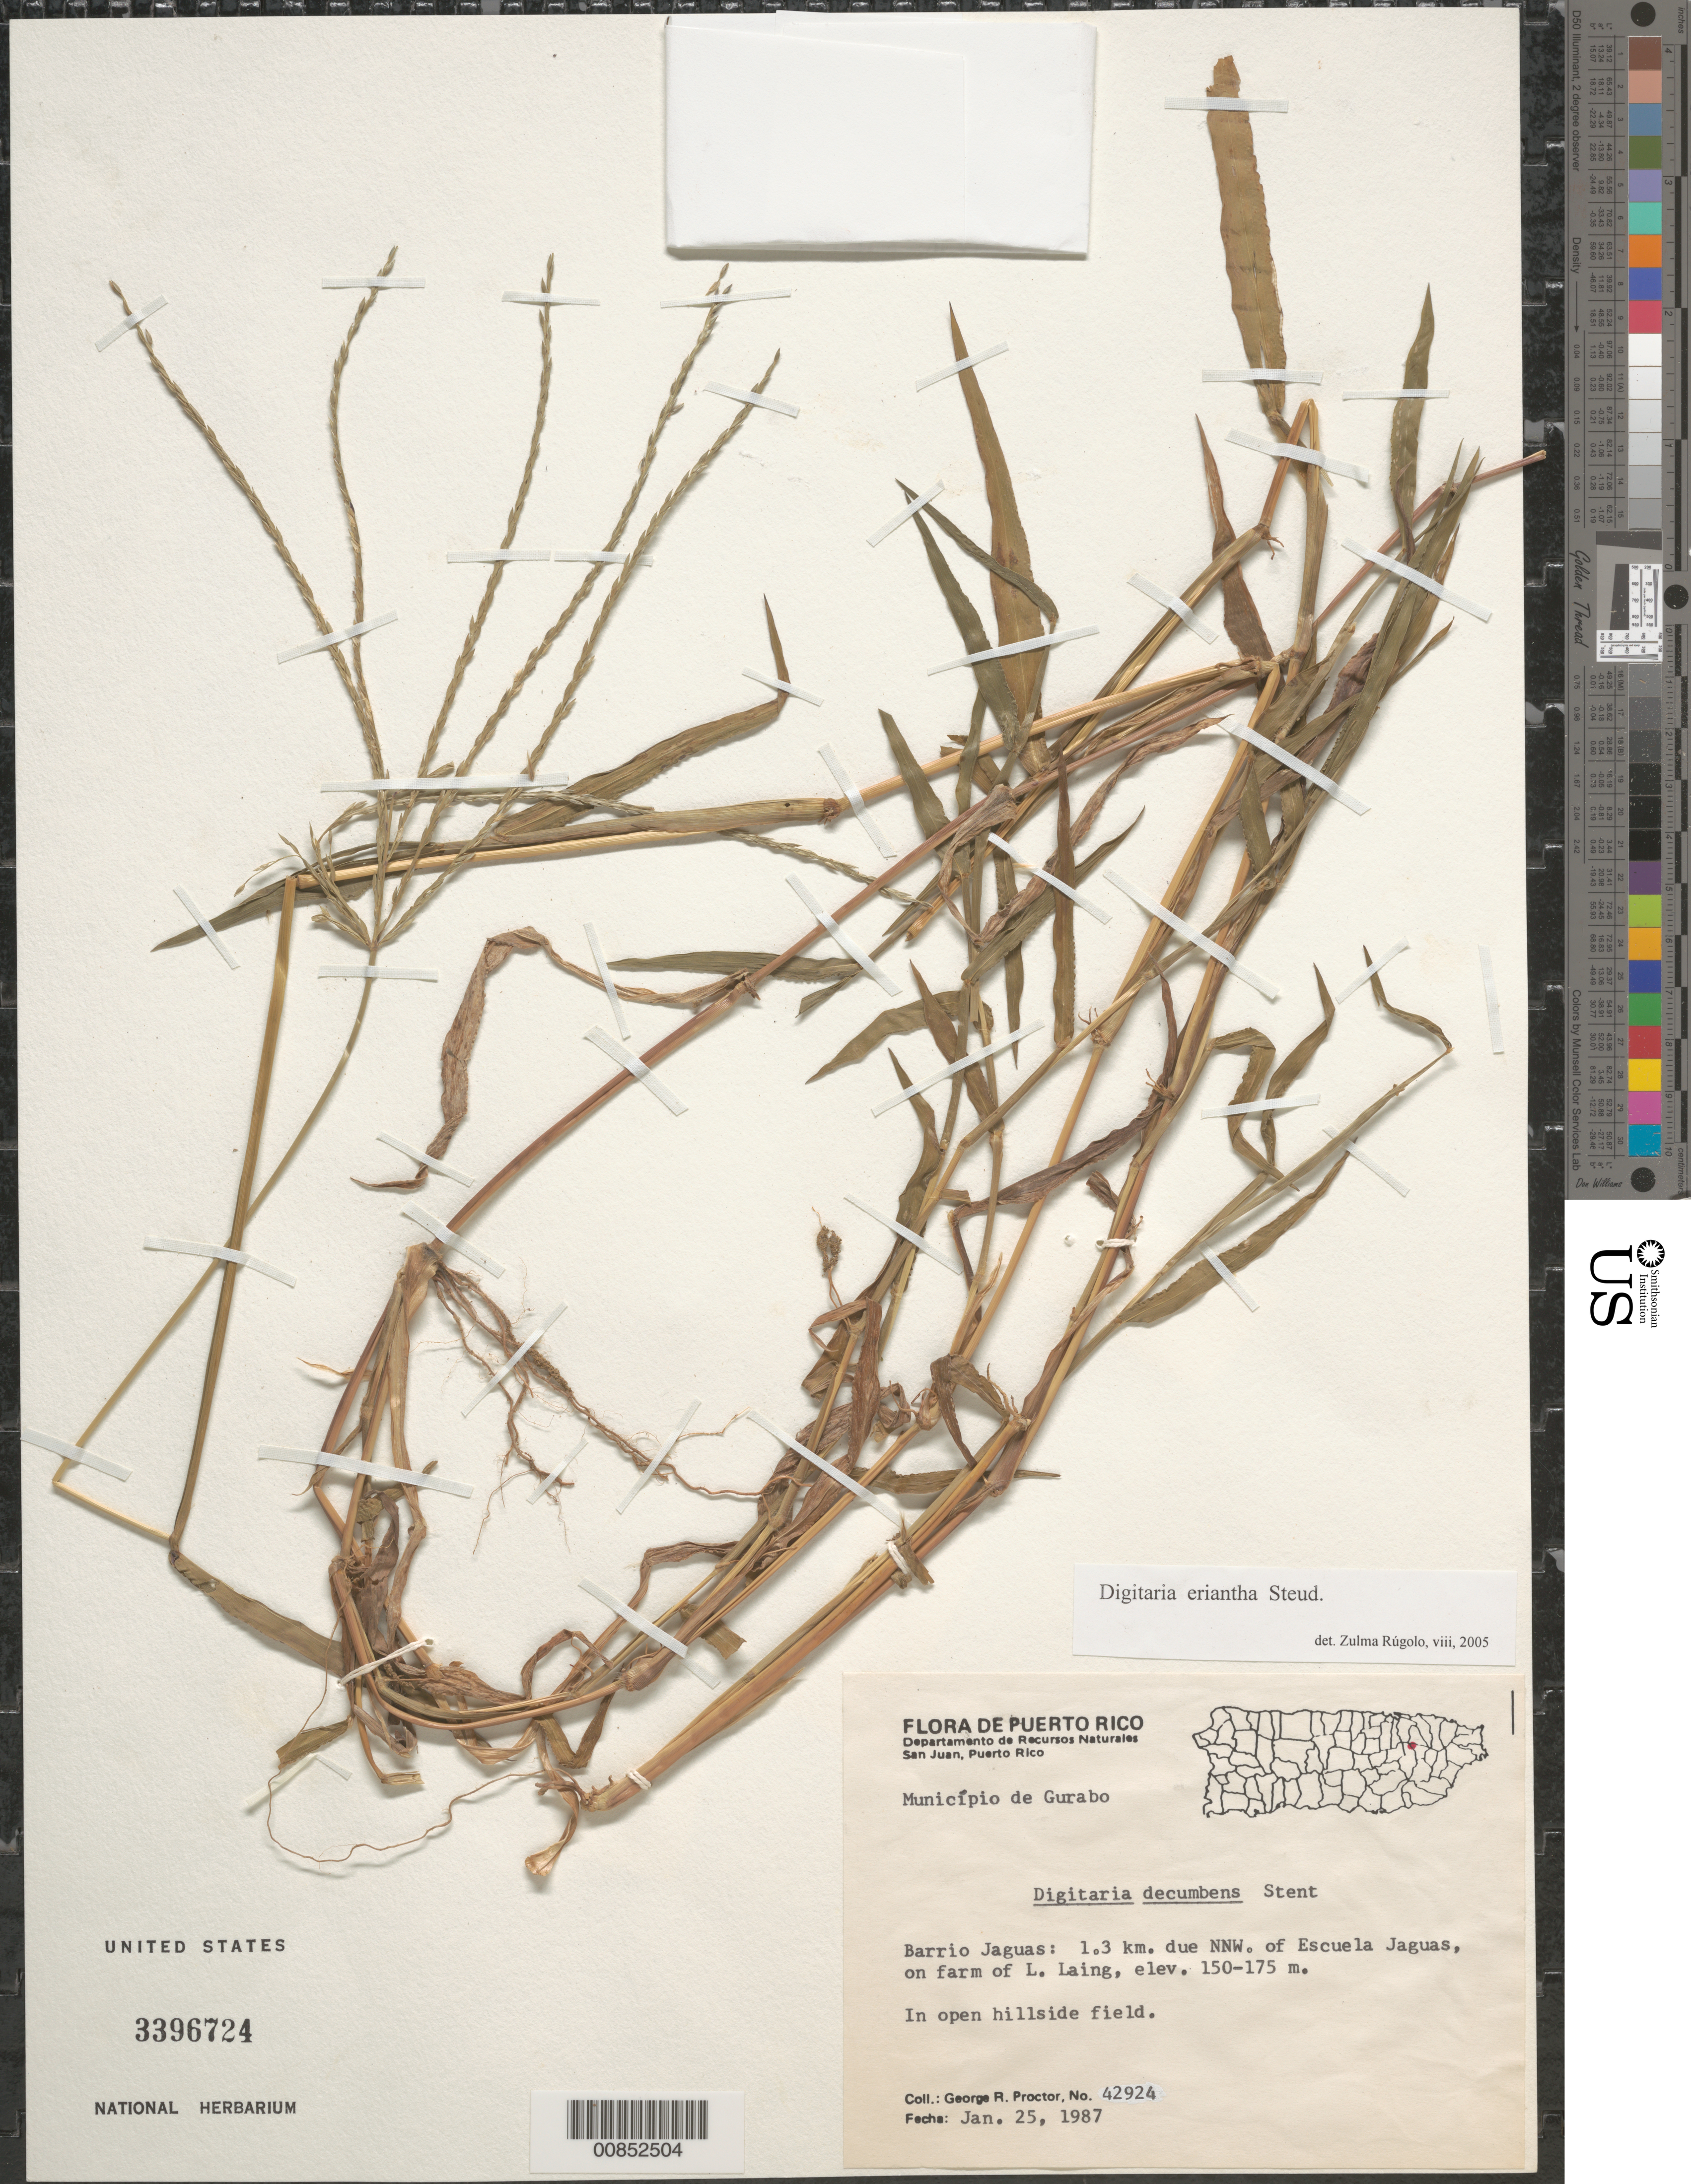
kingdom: Plantae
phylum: Tracheophyta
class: Liliopsida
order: Poales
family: Poaceae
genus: Digitaria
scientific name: Digitaria eriantha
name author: Steud.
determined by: Rúgolo, Z.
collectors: G. R. Proctor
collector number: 42924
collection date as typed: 25 Jan 1987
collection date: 1987-01-25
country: Puerto Rico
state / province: Gurabo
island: Puerto Rico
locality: Mun. Guarabo, Barrio Jaguas, 1.3 km NNW of Escuela Jaguas, on farm of L. Laing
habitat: Open hillside field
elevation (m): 150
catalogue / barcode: US 3396724